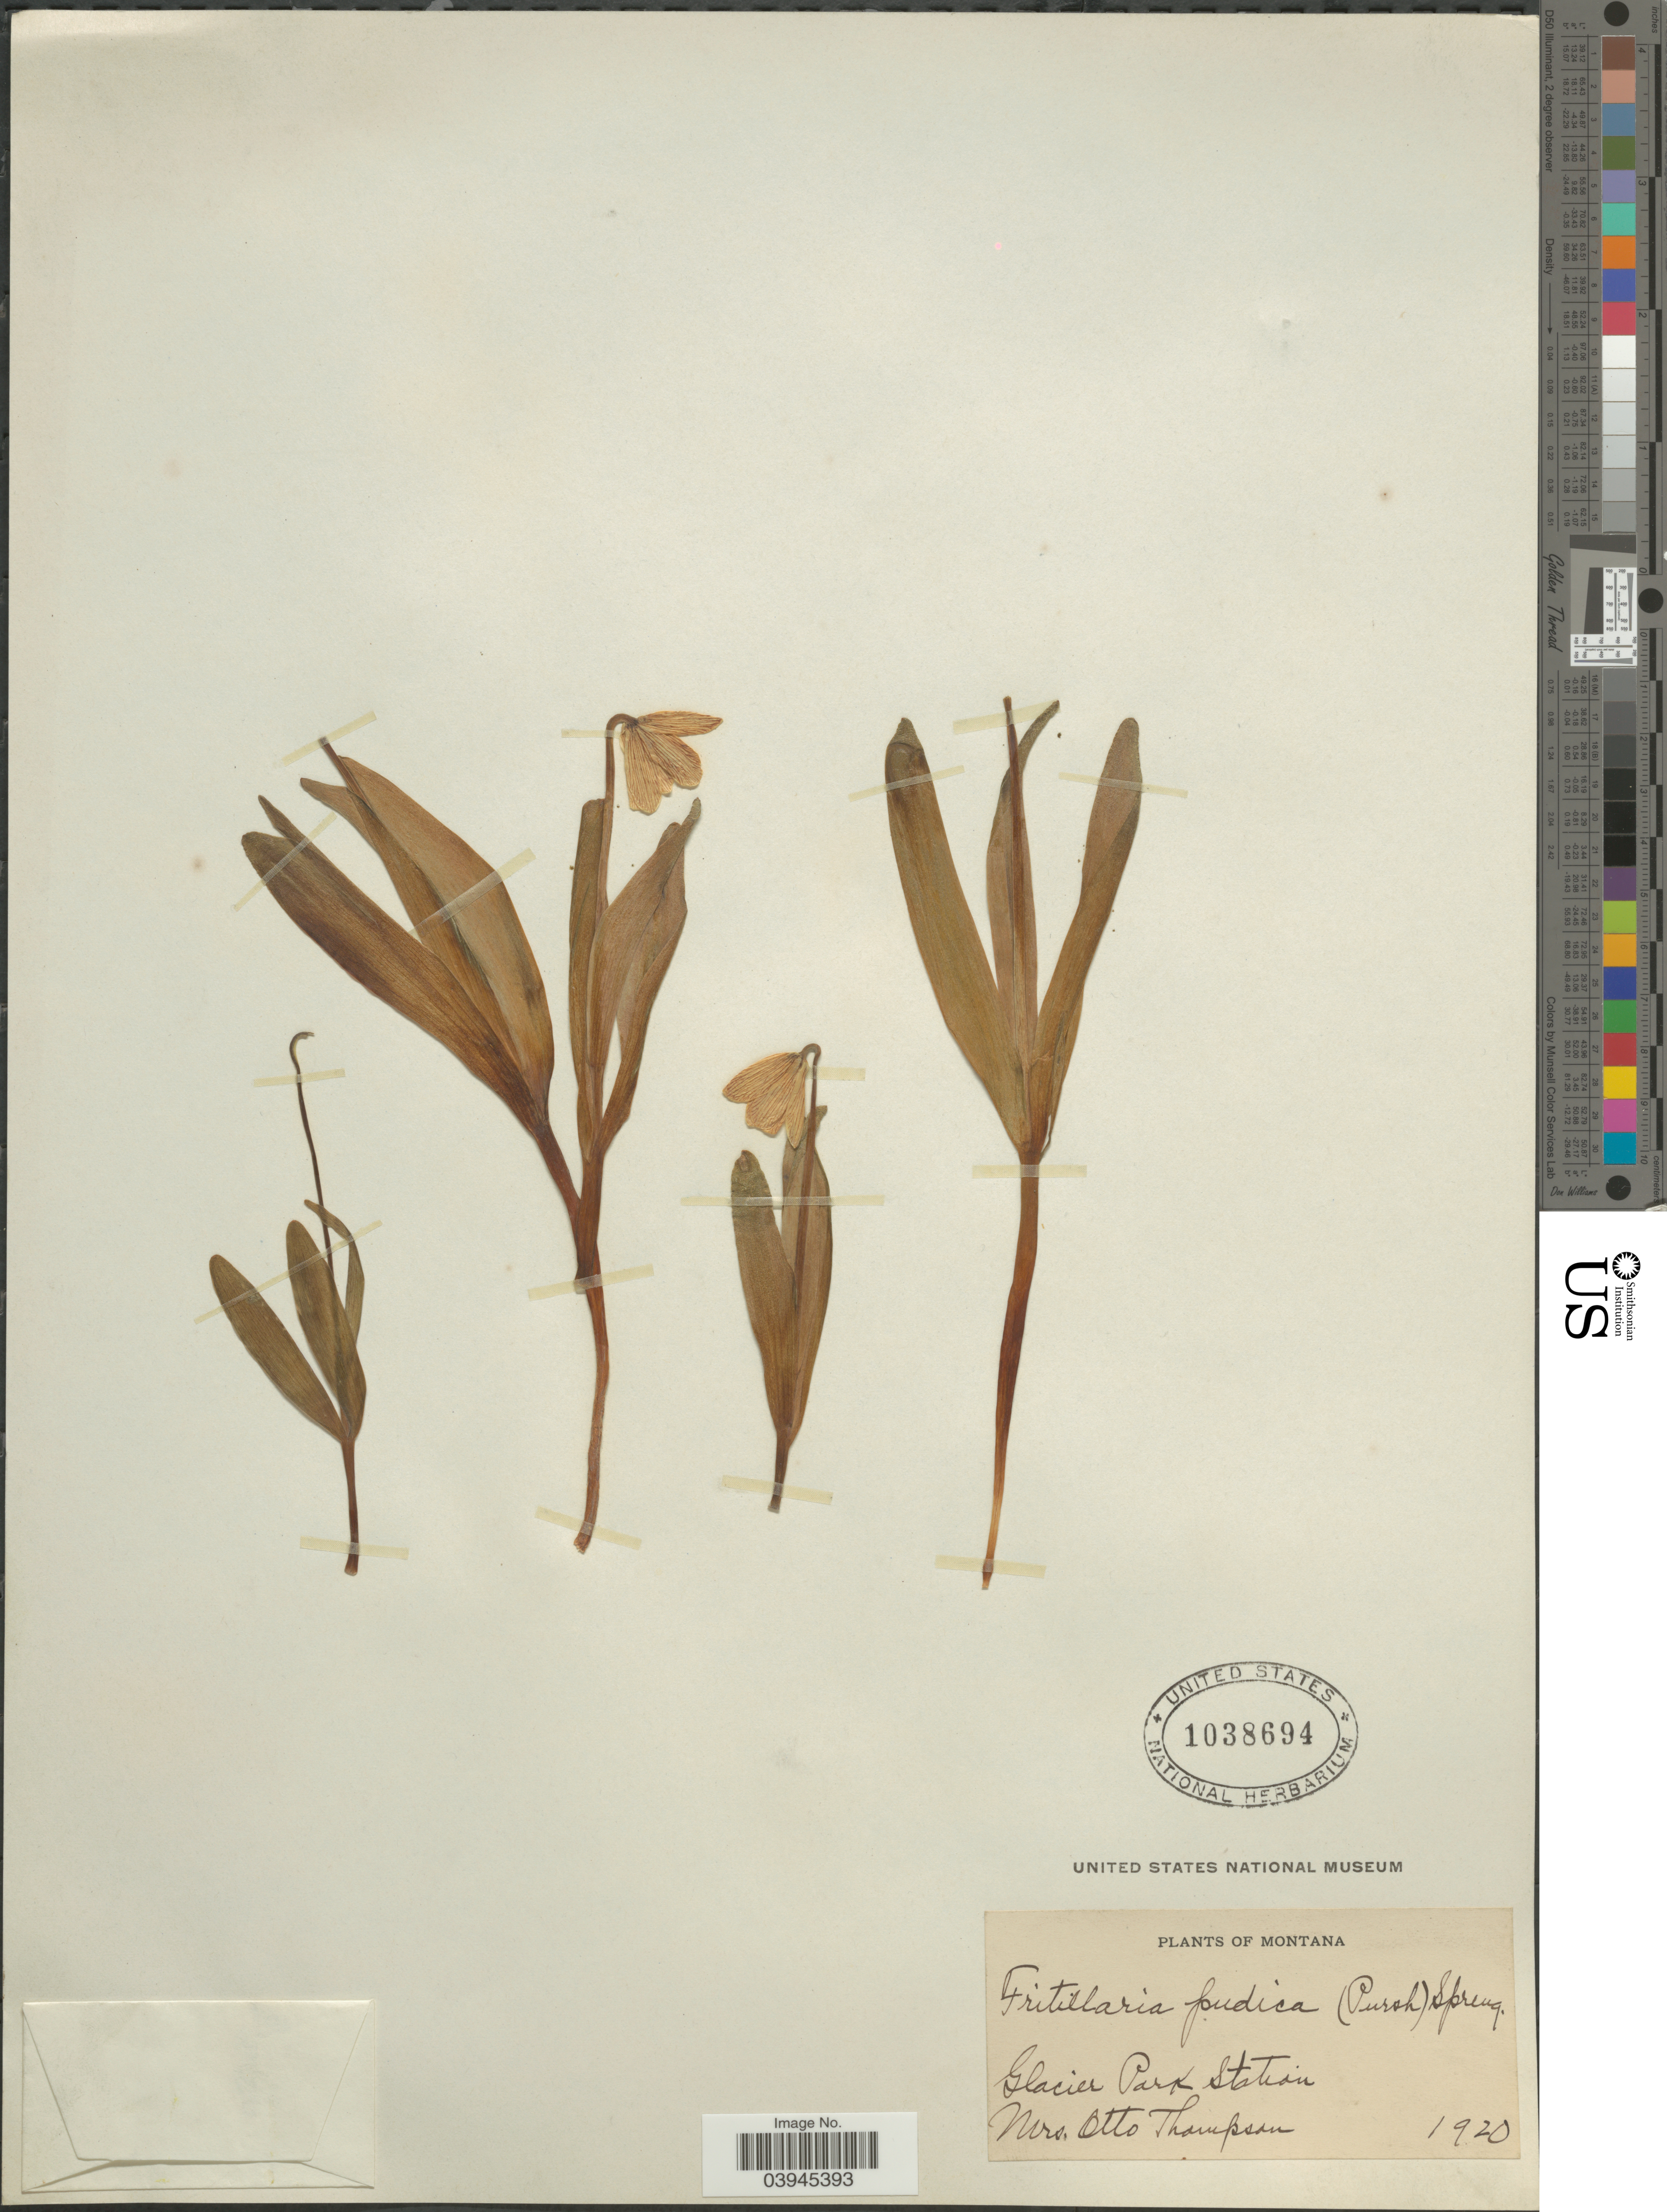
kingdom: Plantae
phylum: Tracheophyta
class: Liliopsida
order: Liliales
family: Liliaceae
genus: Fritillaria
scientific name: Fritillaria pudica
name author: (Pursh) Spreng.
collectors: O. Thompson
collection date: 1920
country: United States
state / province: Montana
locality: Glacier Park Station.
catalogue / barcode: US 1038694